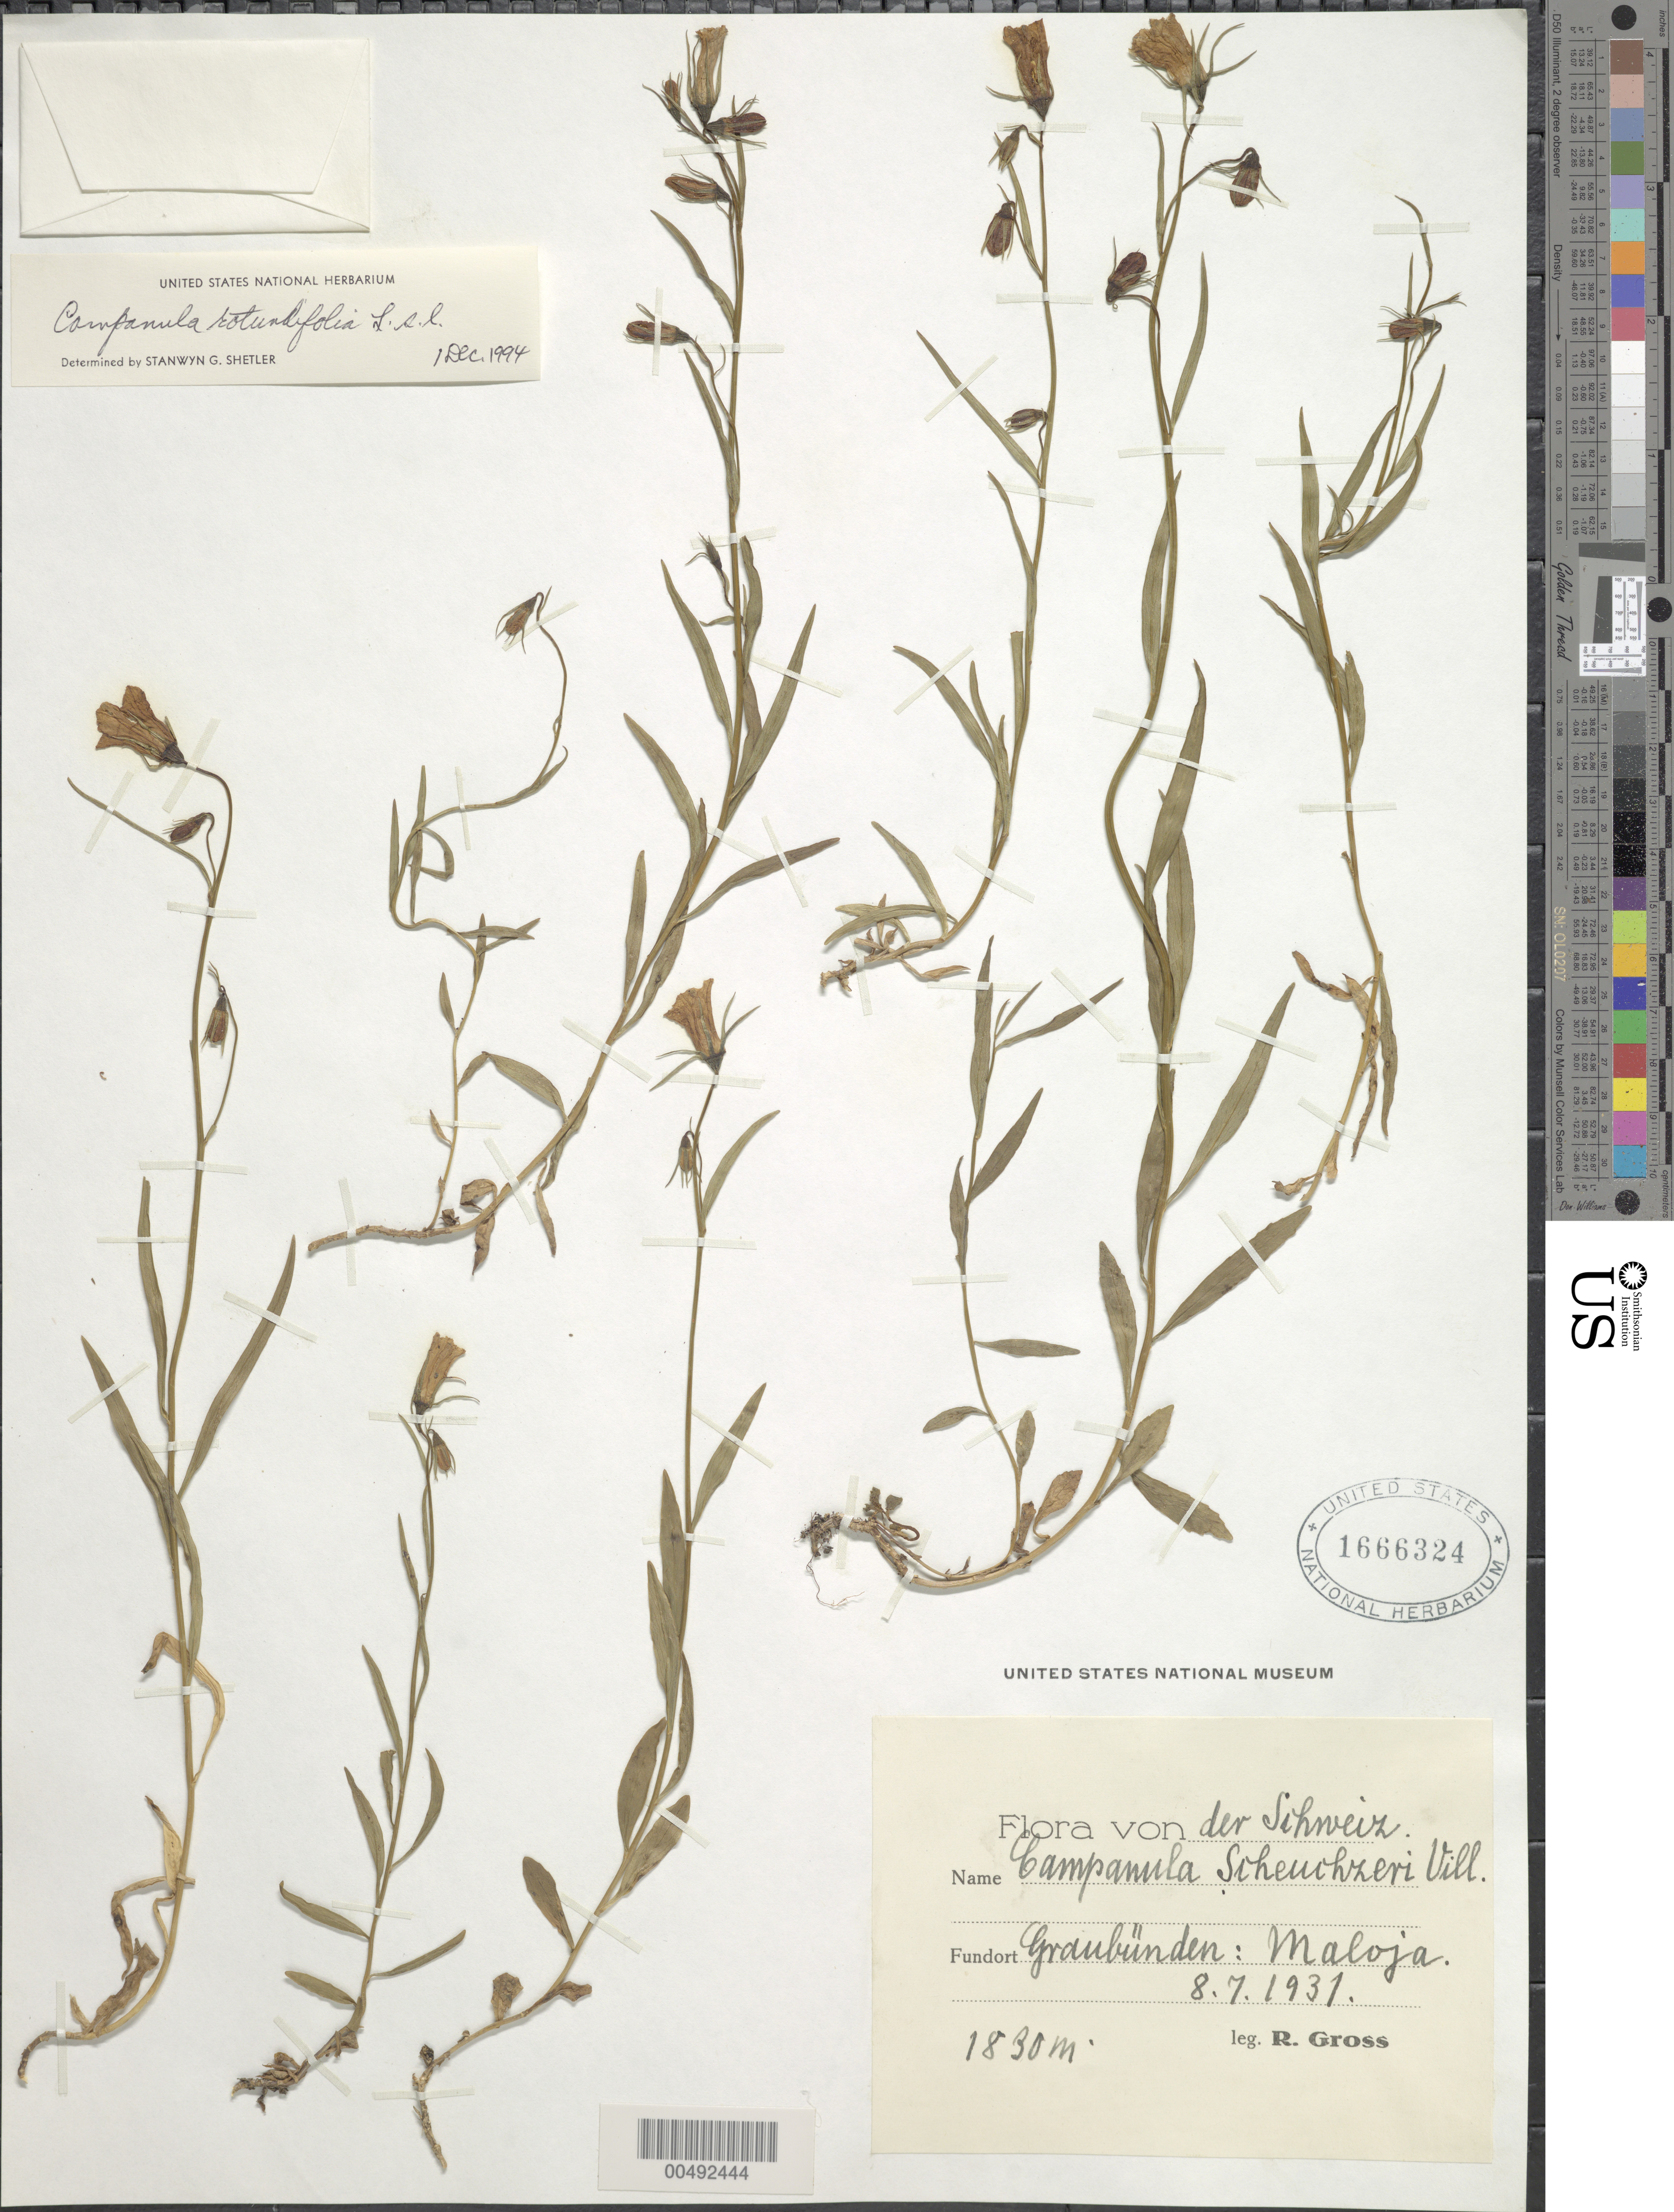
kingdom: Plantae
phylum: Tracheophyta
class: Magnoliopsida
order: Asterales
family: Campanulaceae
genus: Campanula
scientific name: Campanula rotundifolia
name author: L.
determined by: Shetler, Stanwyn G., (US), NMNH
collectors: R. Gross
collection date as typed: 08 Jul 1931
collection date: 1931-07-08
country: Switzerland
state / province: Graubünden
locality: Maloja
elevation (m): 1830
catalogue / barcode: US 1666324